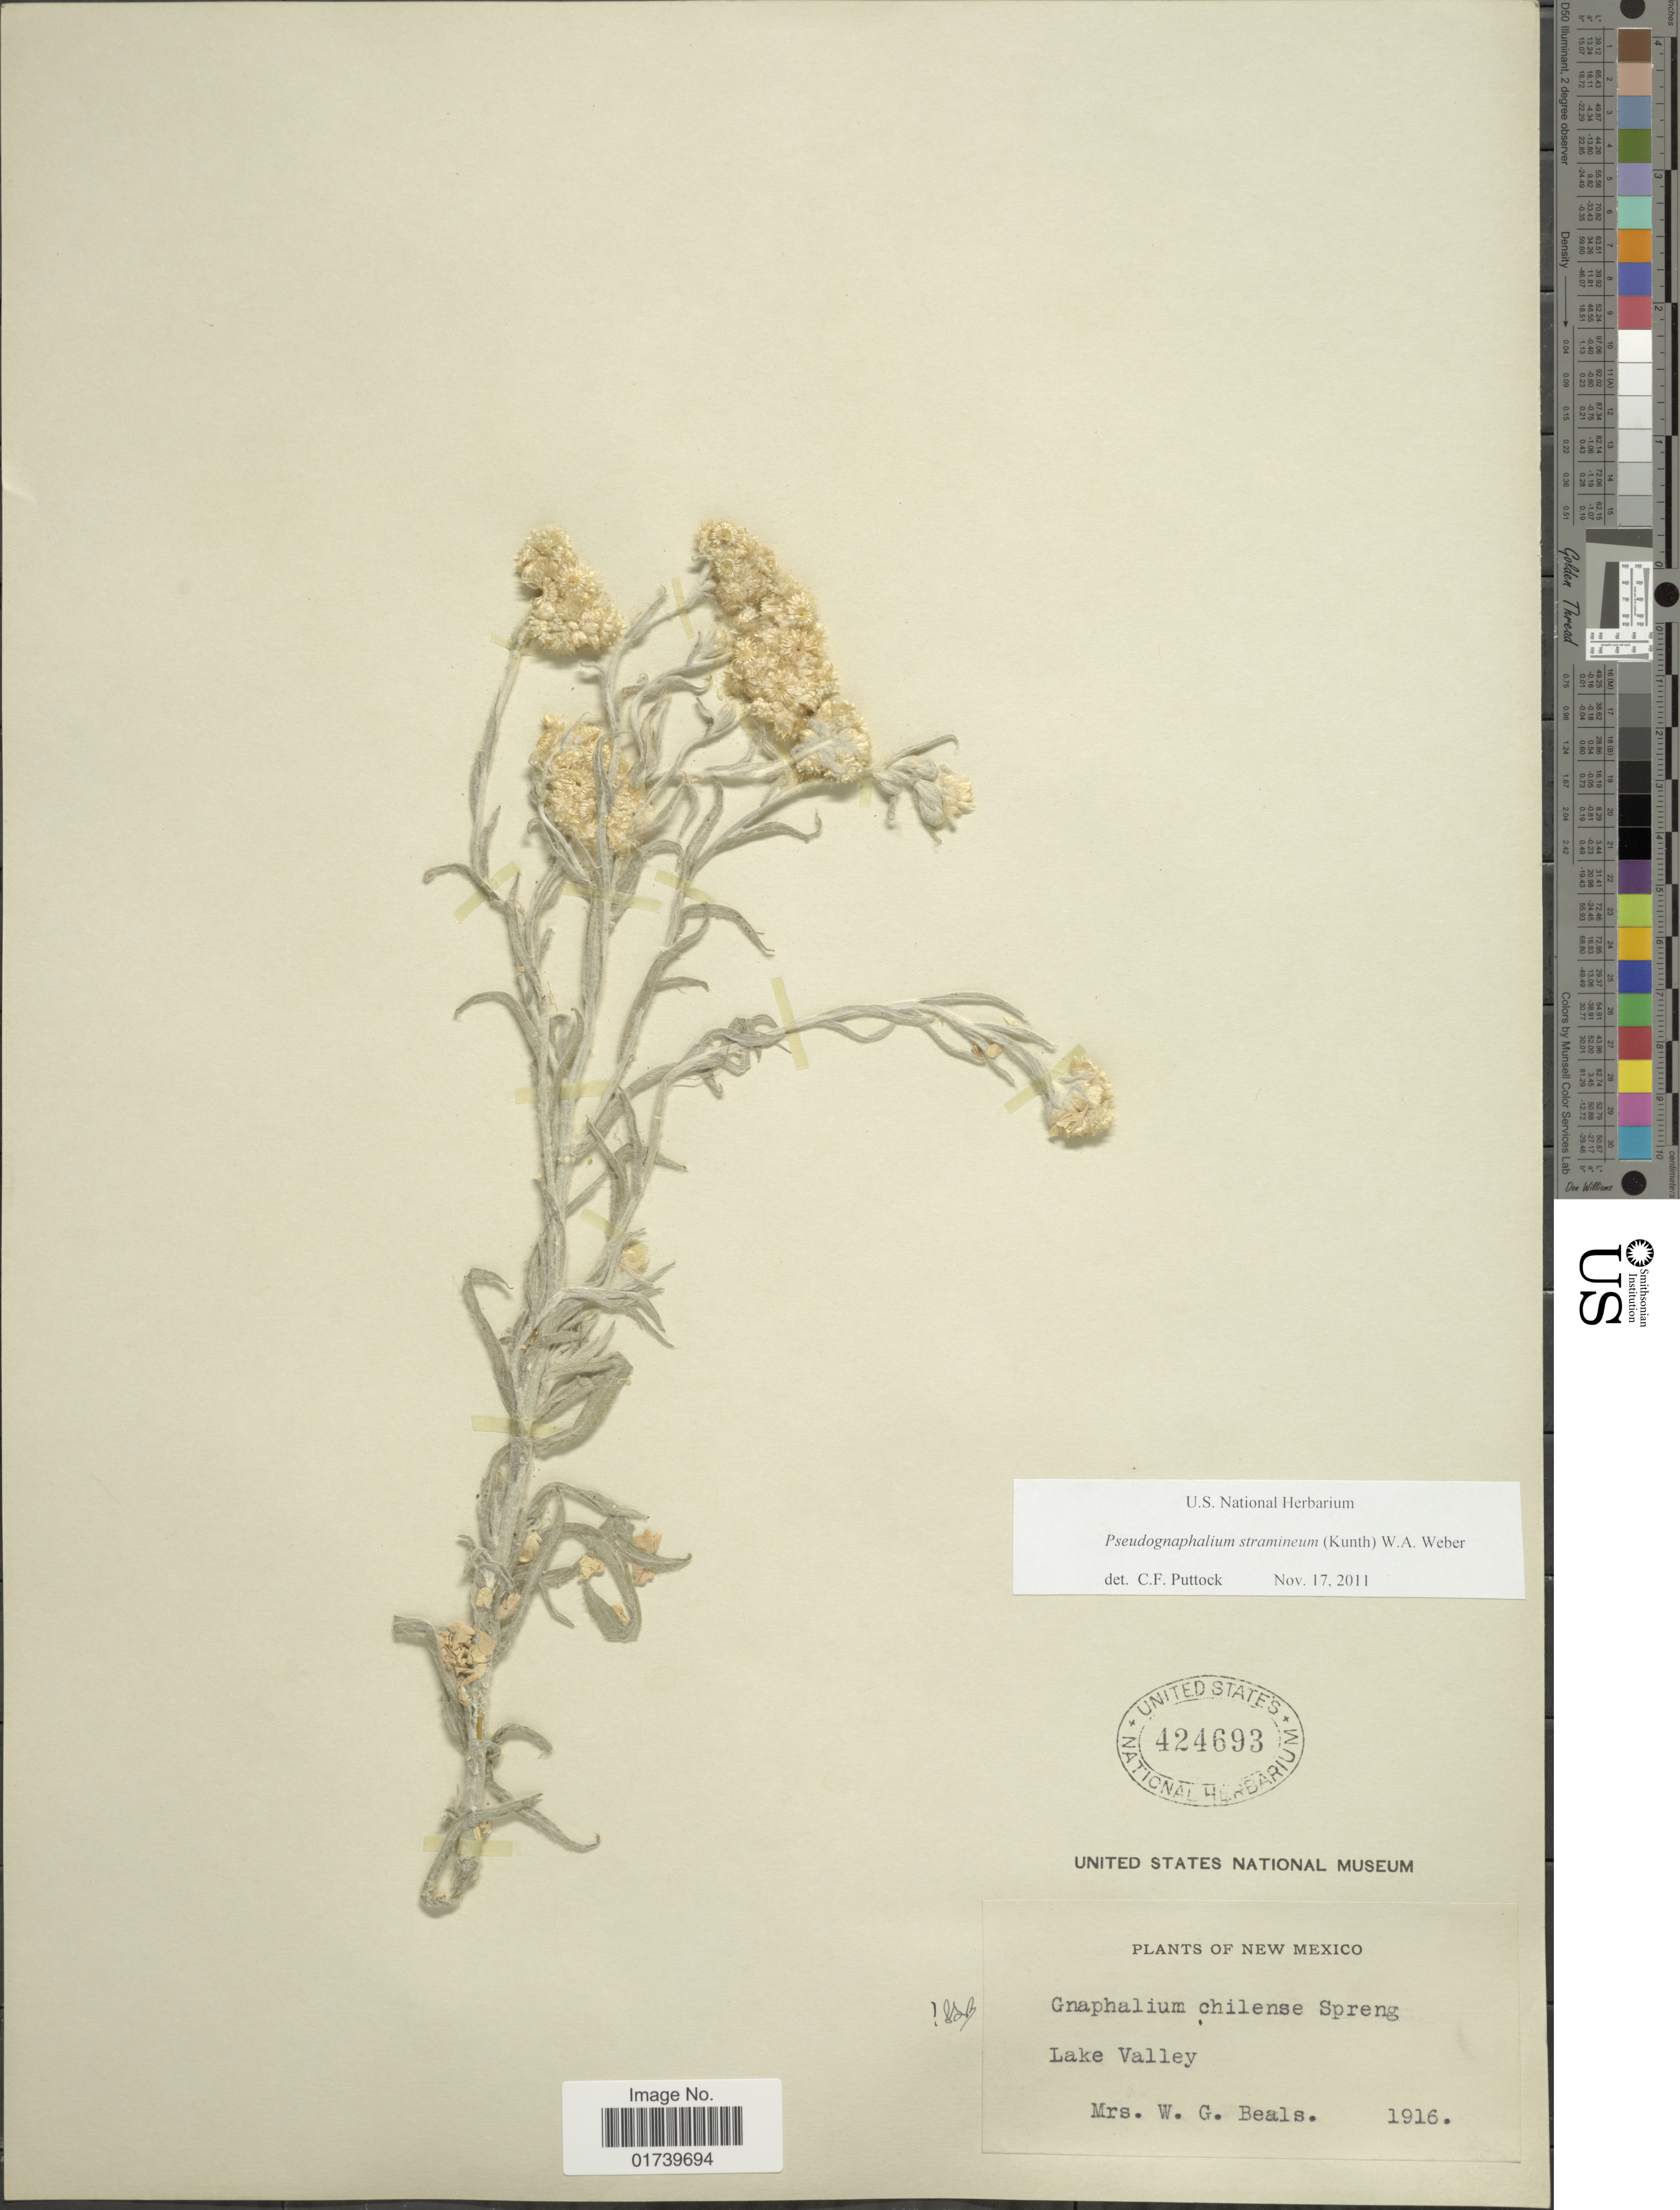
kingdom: Plantae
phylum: Tracheophyta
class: Magnoliopsida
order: Asterales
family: Asteraceae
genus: Pseudognaphalium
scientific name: Pseudognaphalium stramineum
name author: (Kunth) Anderb.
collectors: Mrs. W. G. Beals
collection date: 1916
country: United States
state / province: New Mexico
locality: Lake Valley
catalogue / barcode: US 424693